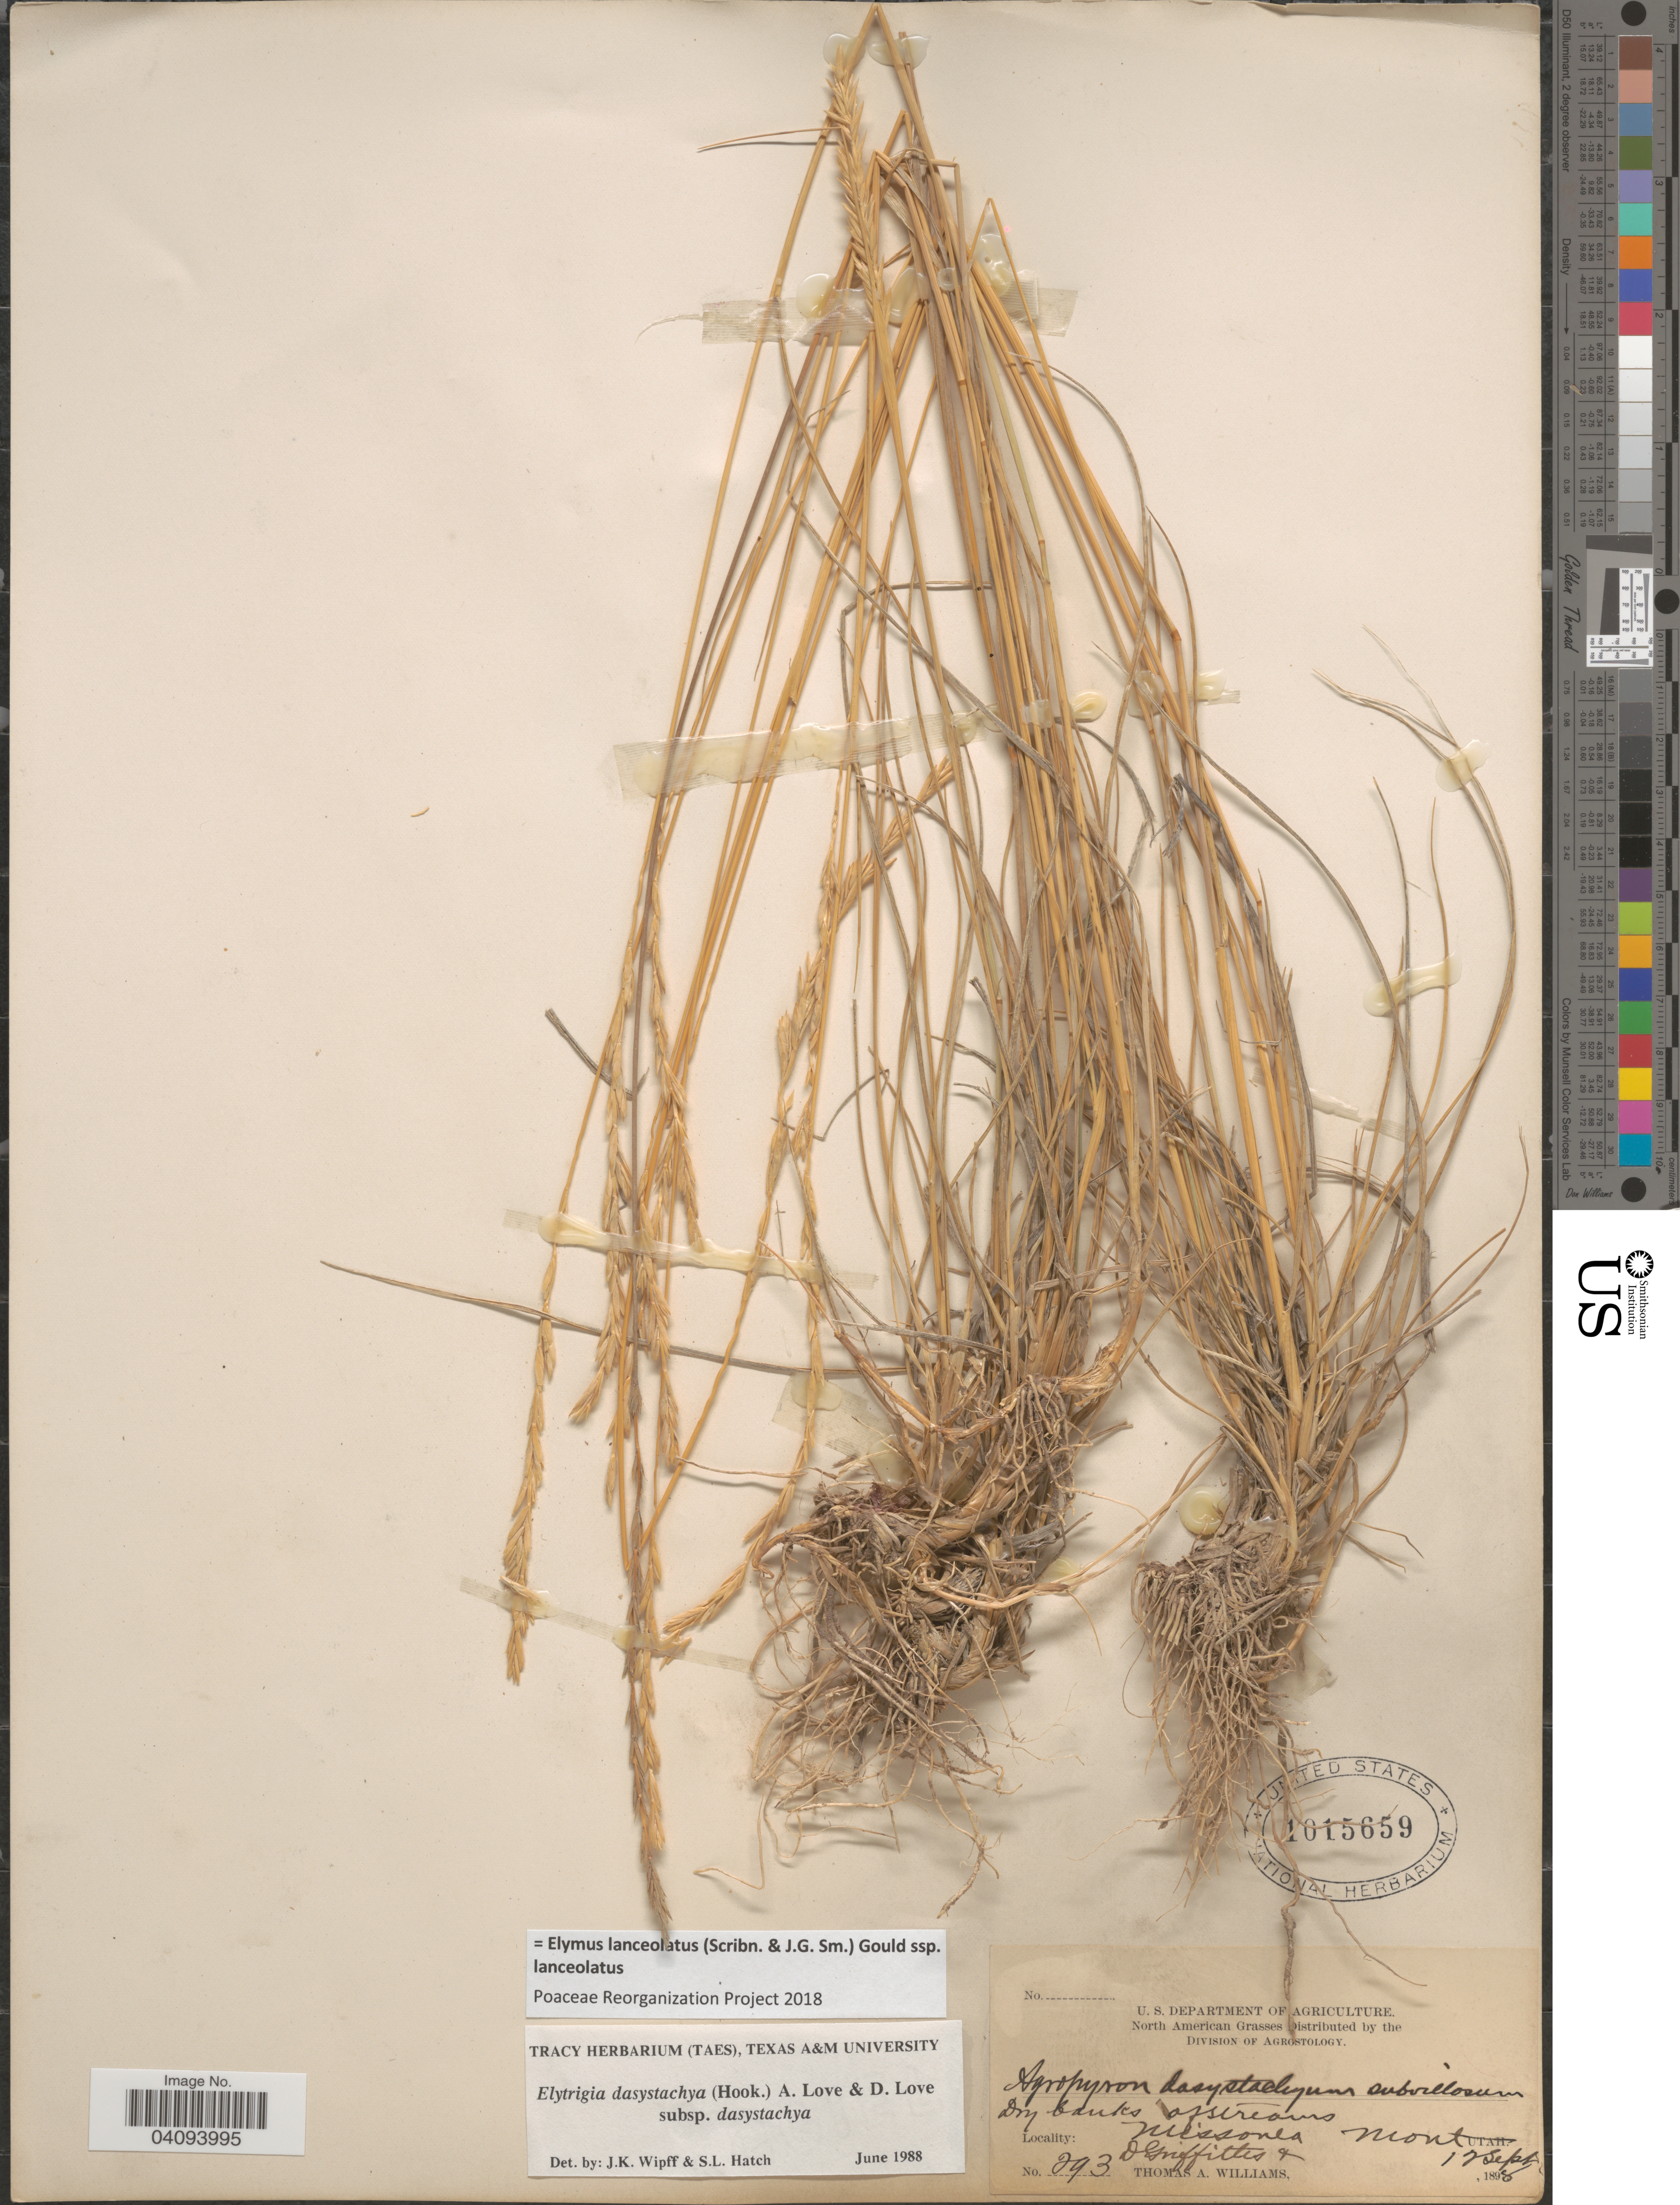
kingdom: Plantae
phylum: Tracheophyta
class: Liliopsida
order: Poales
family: Poaceae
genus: Elymus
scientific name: Elymus lanceolatus subsp. lanceolatus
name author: (Scribn. & J.G. Sm.) Gould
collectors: D. Griffiths & T. A. Williams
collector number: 293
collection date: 1898-09-12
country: United States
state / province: Montana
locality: Missoula.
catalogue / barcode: US 1015659